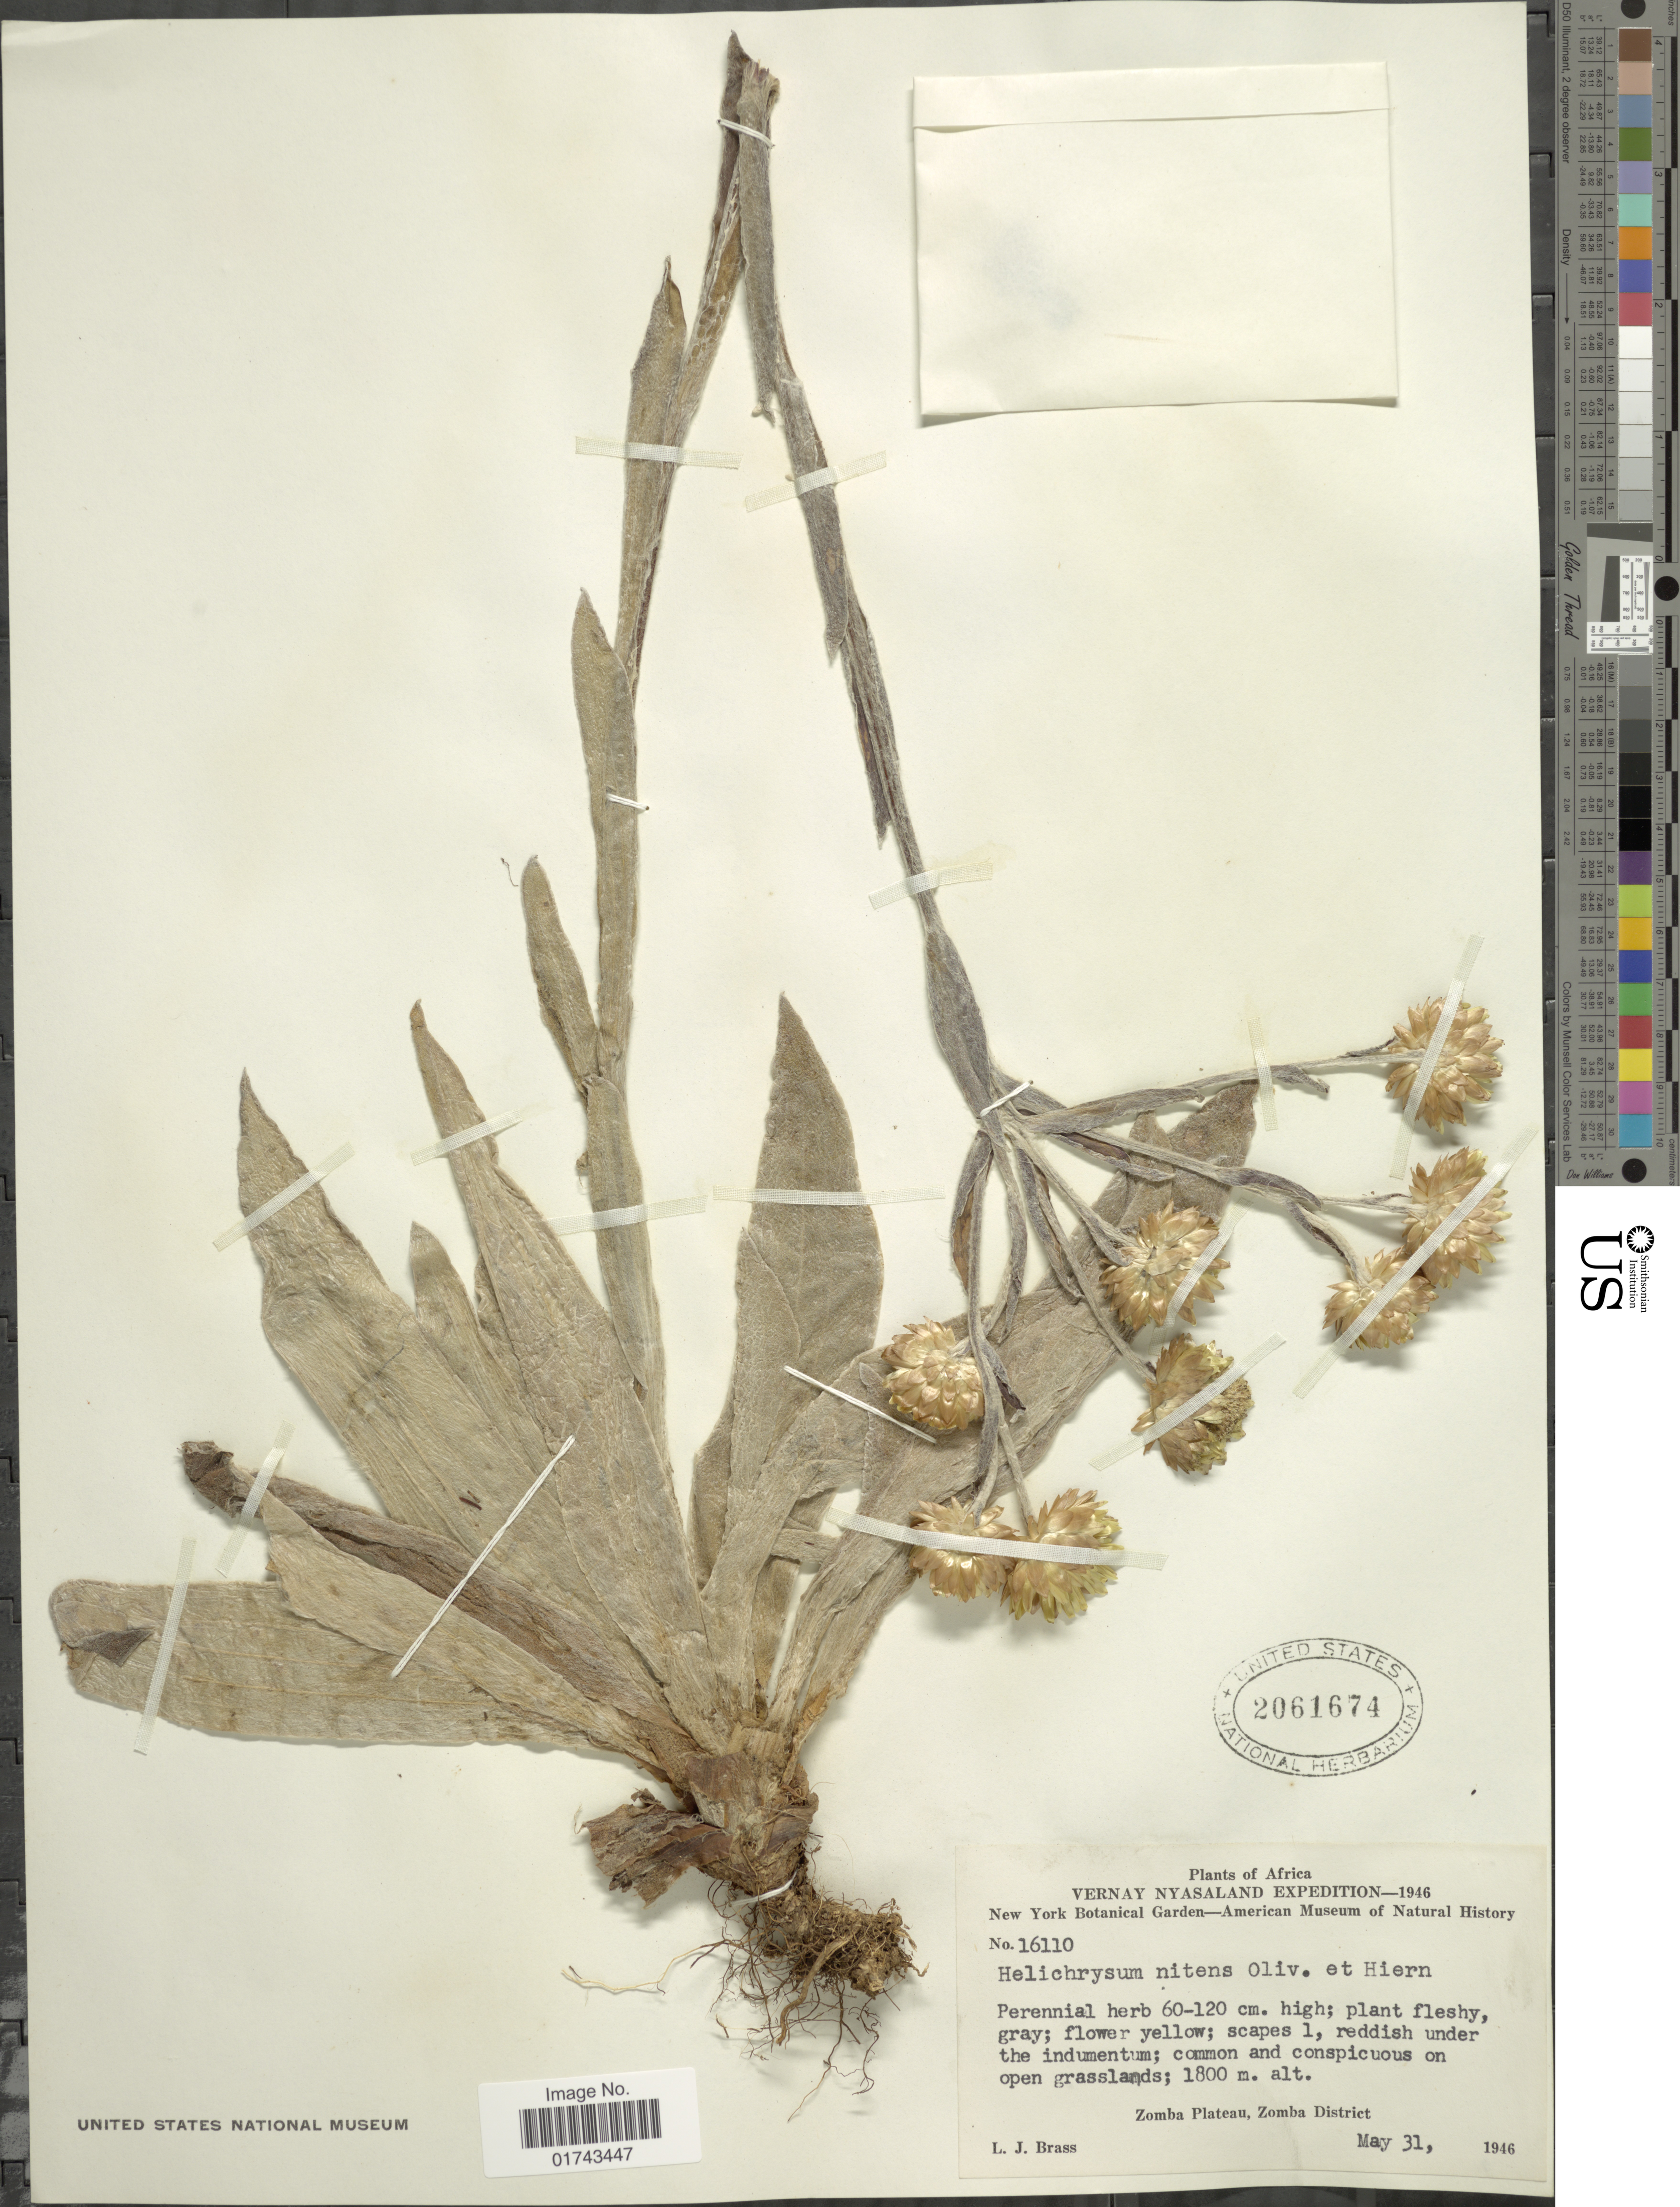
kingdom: Plantae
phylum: Tracheophyta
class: Magnoliopsida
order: Asterales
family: Asteraceae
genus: Helichrysum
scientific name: Helichrysum nitens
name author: Oliv. & Hiern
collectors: L. J. Brass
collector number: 16110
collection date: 1946-05-31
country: Malawi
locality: Vernay Nyasaland, Zomba Plateau, Zomba District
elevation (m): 1800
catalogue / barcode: US 2061674